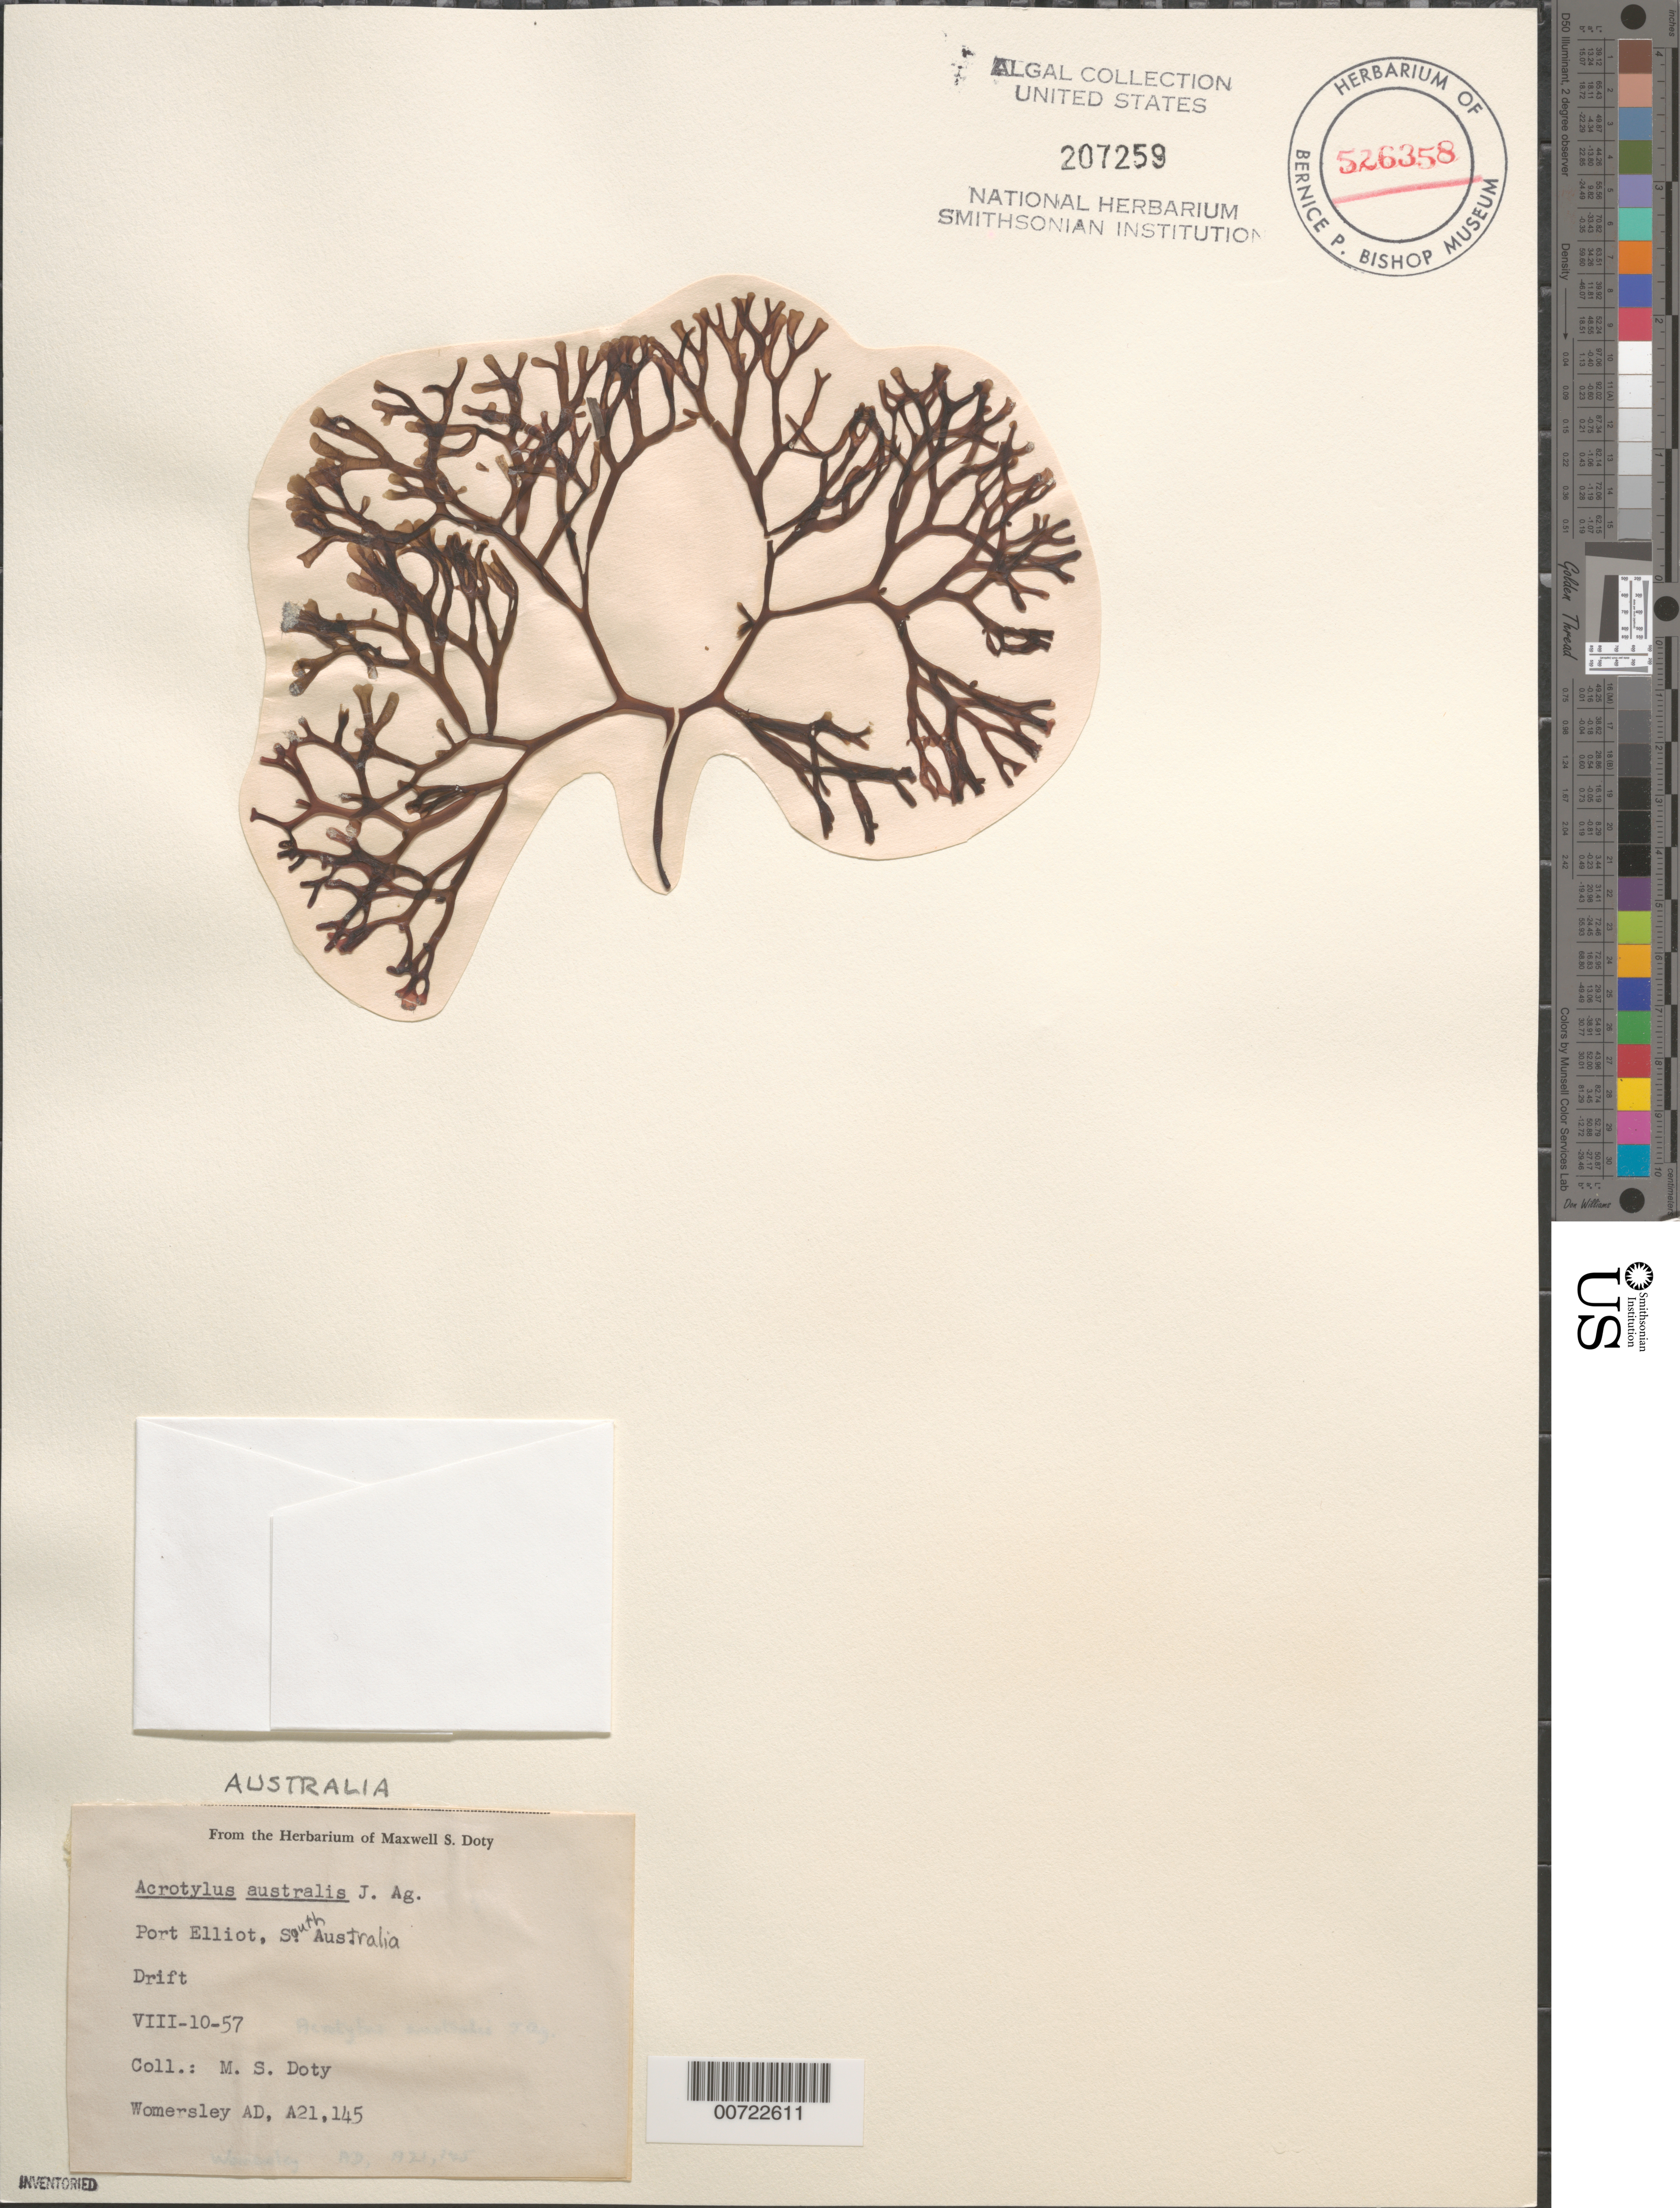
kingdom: Plantae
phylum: Rhodophyta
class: Florideophyceae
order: Gigartinales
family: Acrotylaceae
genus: Acrotylus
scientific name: Acrotylus australis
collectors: M. S. Doty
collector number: AD A21,145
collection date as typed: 10 Aug 1957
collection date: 1957-08-10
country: Australia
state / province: South Australia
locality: Port Elliot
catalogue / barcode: US 207259